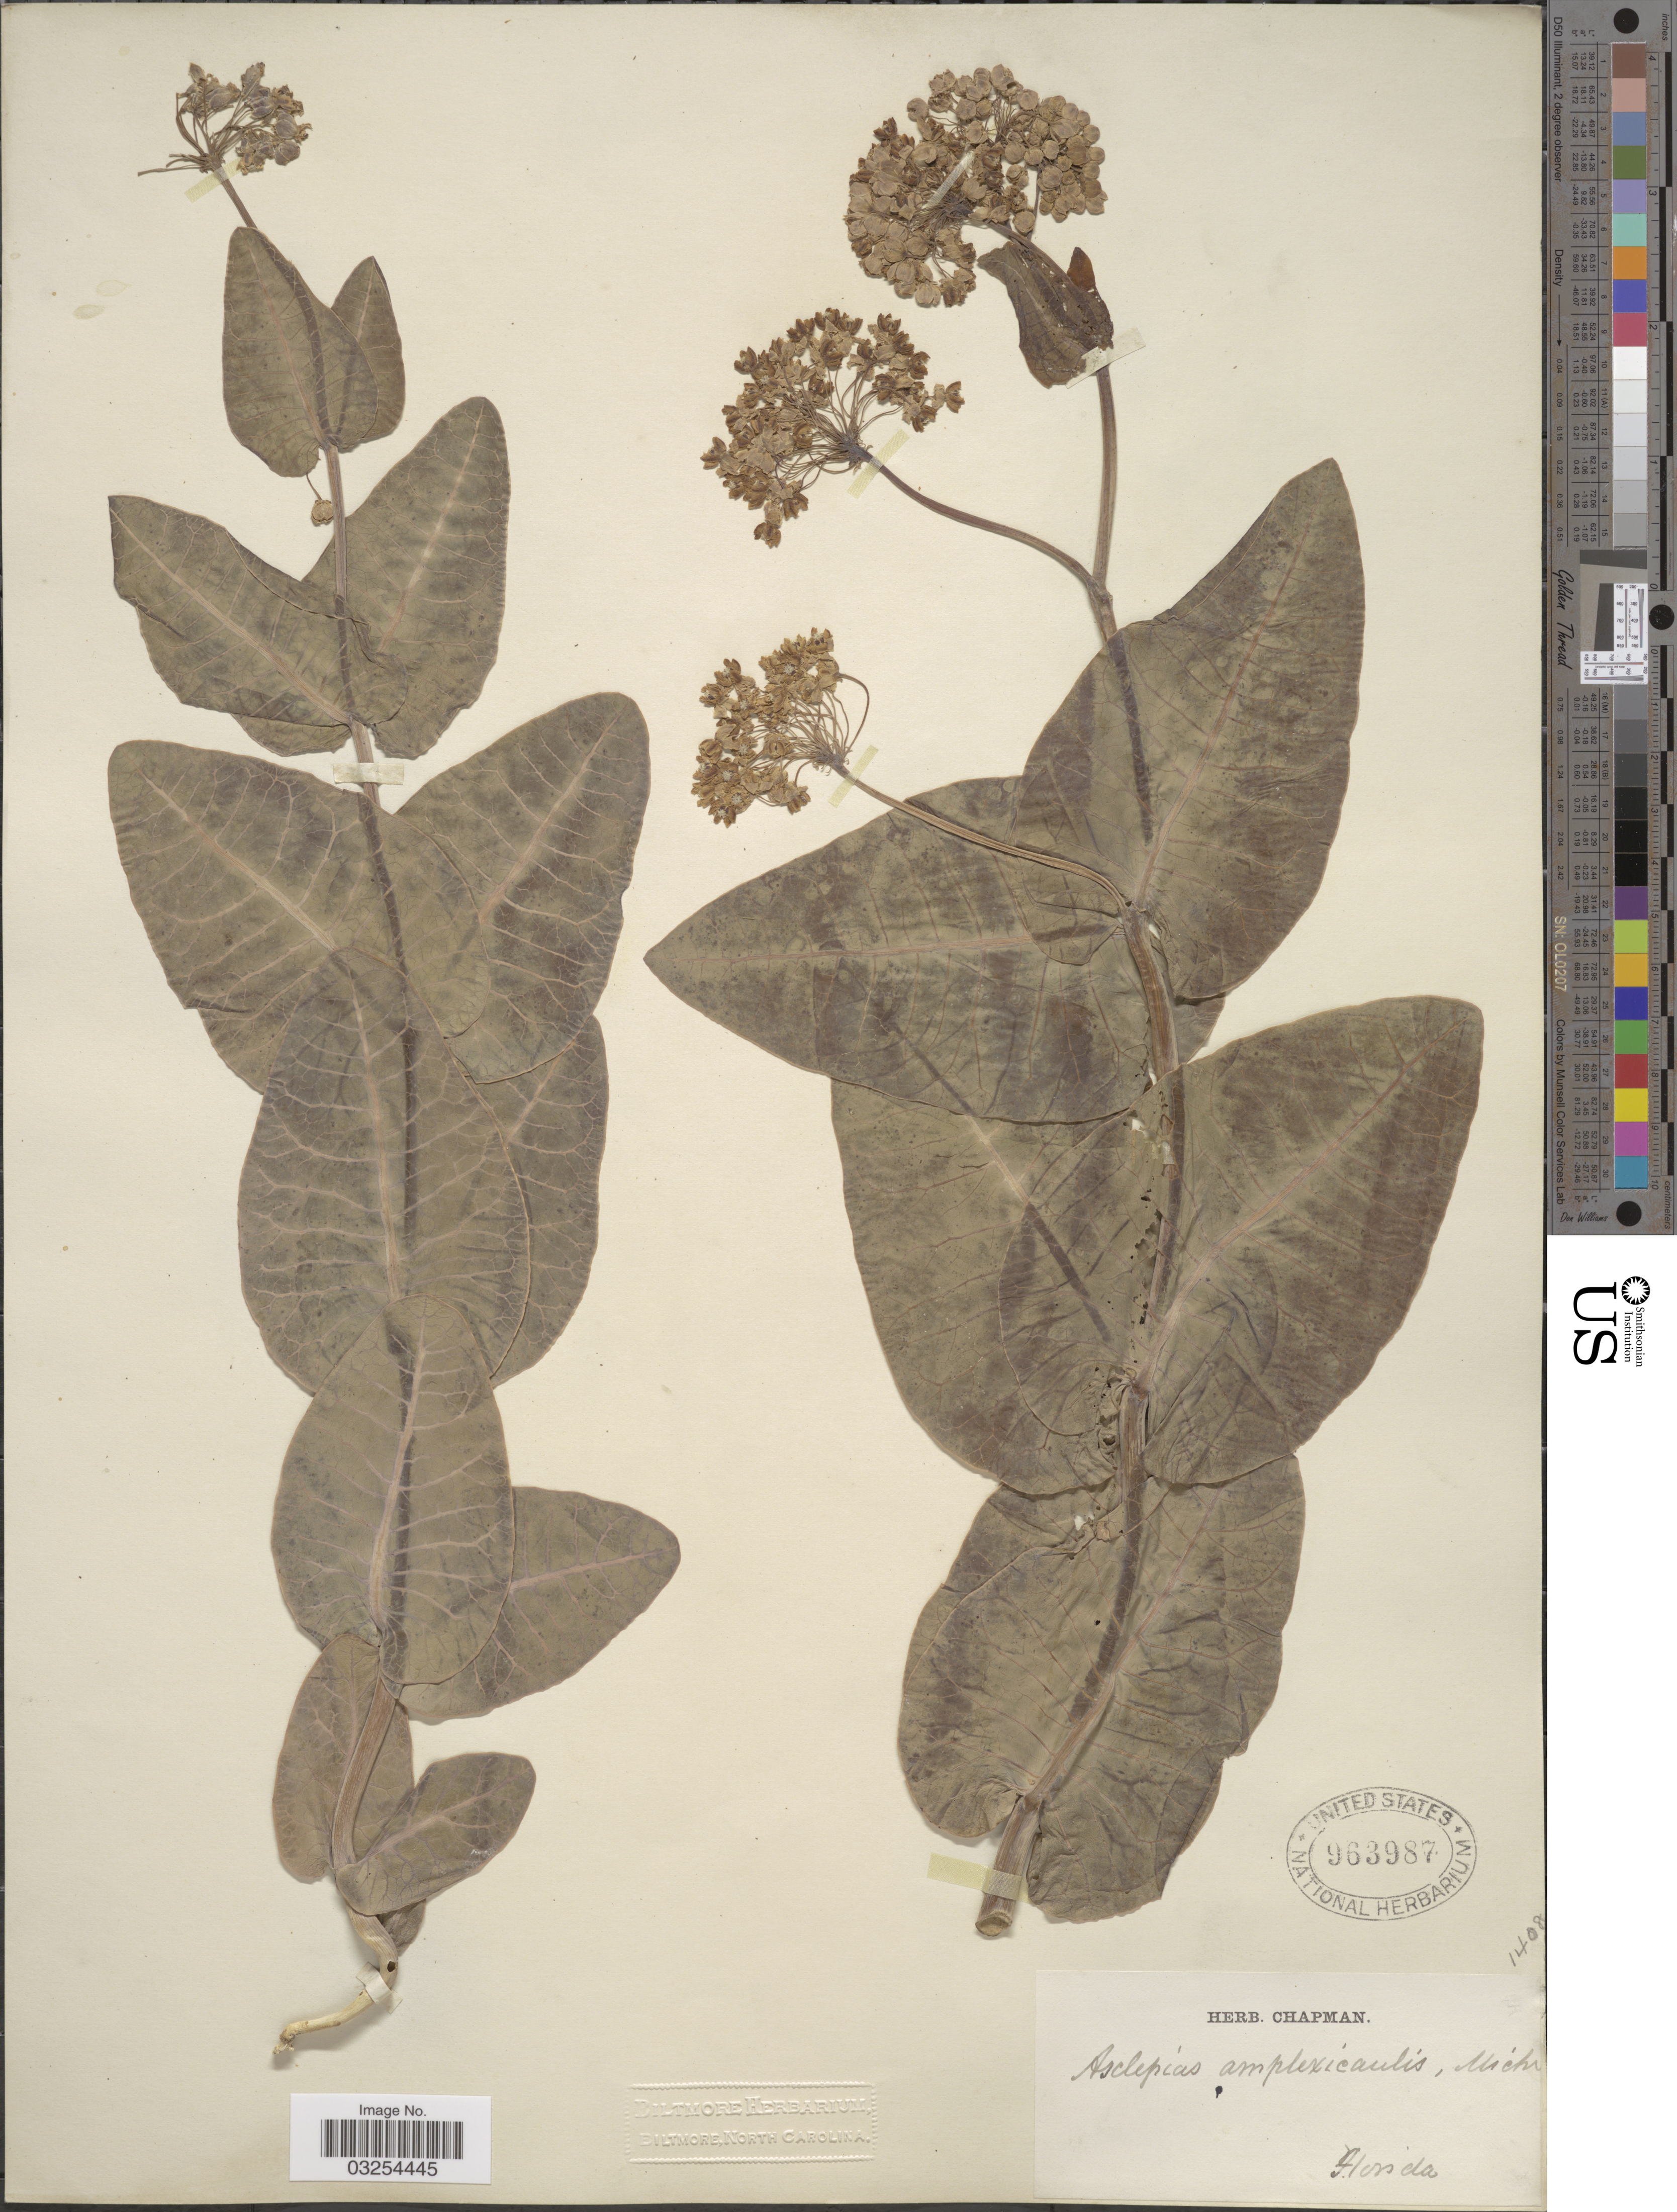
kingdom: Plantae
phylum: Tracheophyta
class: Magnoliopsida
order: Gentianales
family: Apocynaceae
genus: Asclepias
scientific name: Asclepias humistrata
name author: Walter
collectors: ex herb. Chapman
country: United States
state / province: Florida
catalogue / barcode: US 963987